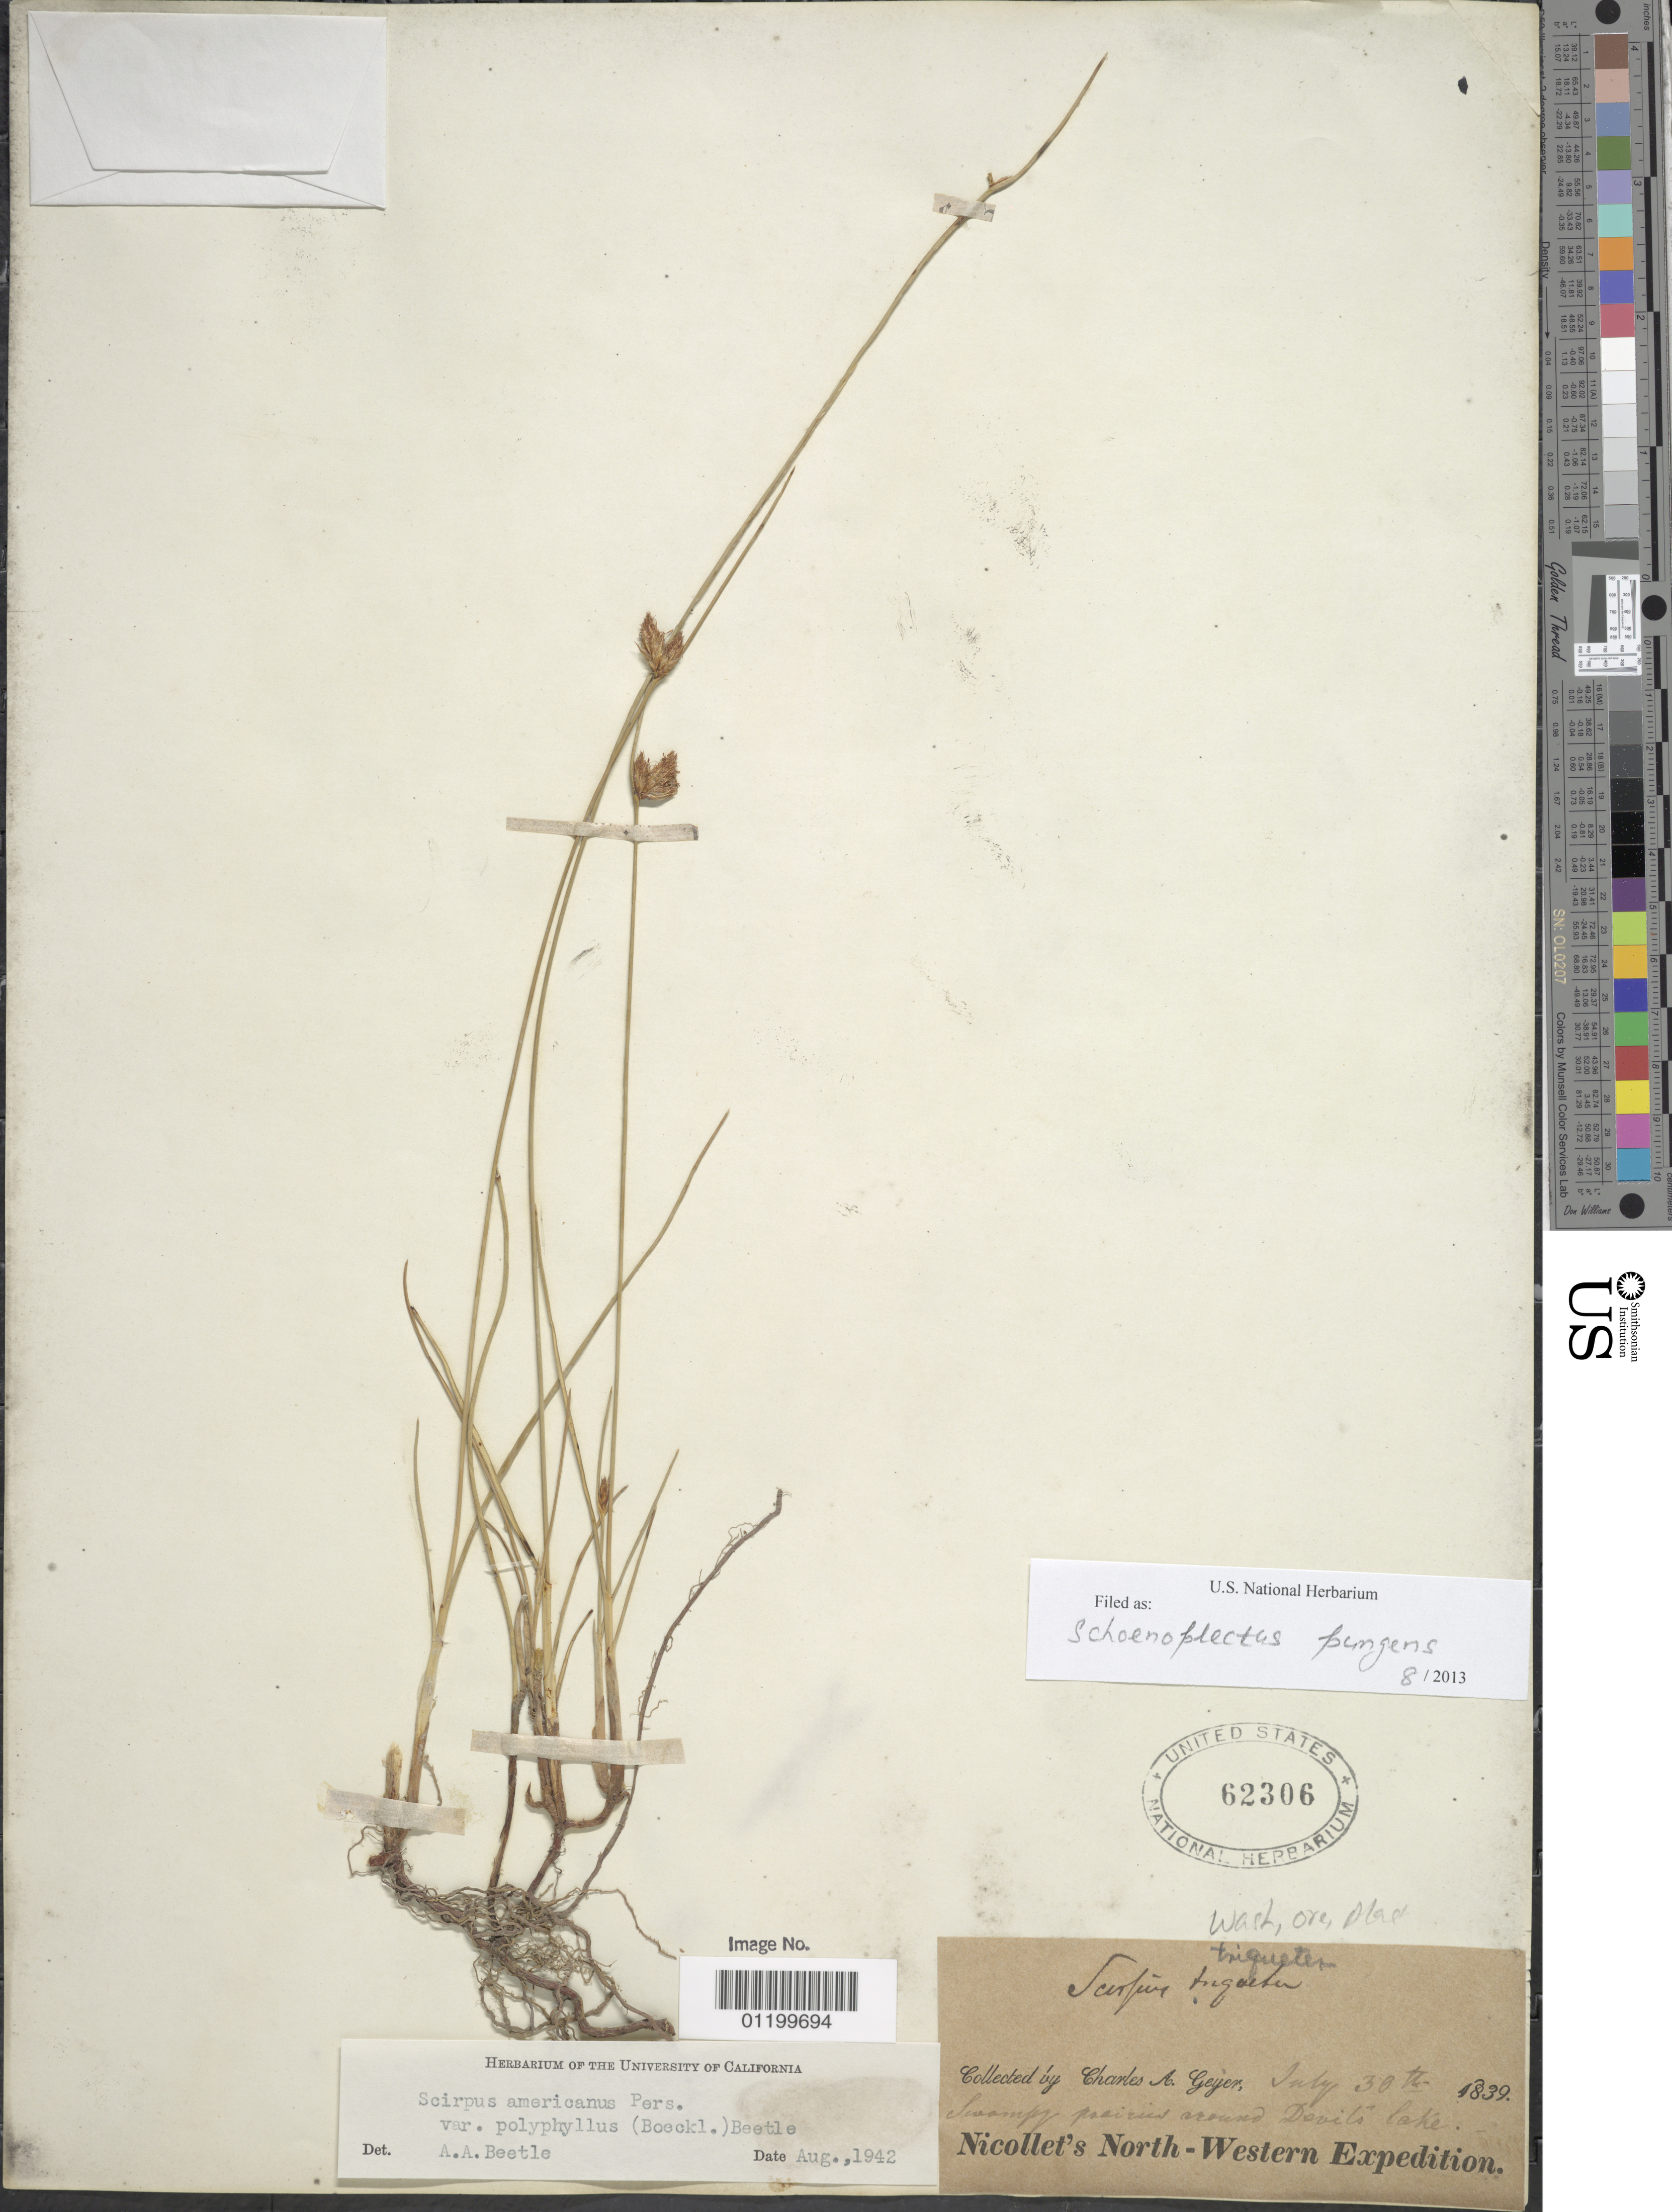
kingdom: Plantae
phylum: Tracheophyta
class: Liliopsida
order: Poales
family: Cyperaceae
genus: Schoenoplectus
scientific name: Schoenoplectus pungens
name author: (Vahl) Palla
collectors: C. A. Geyer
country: United States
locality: Swampy prairies around Devil's Lake.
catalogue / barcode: US 62306